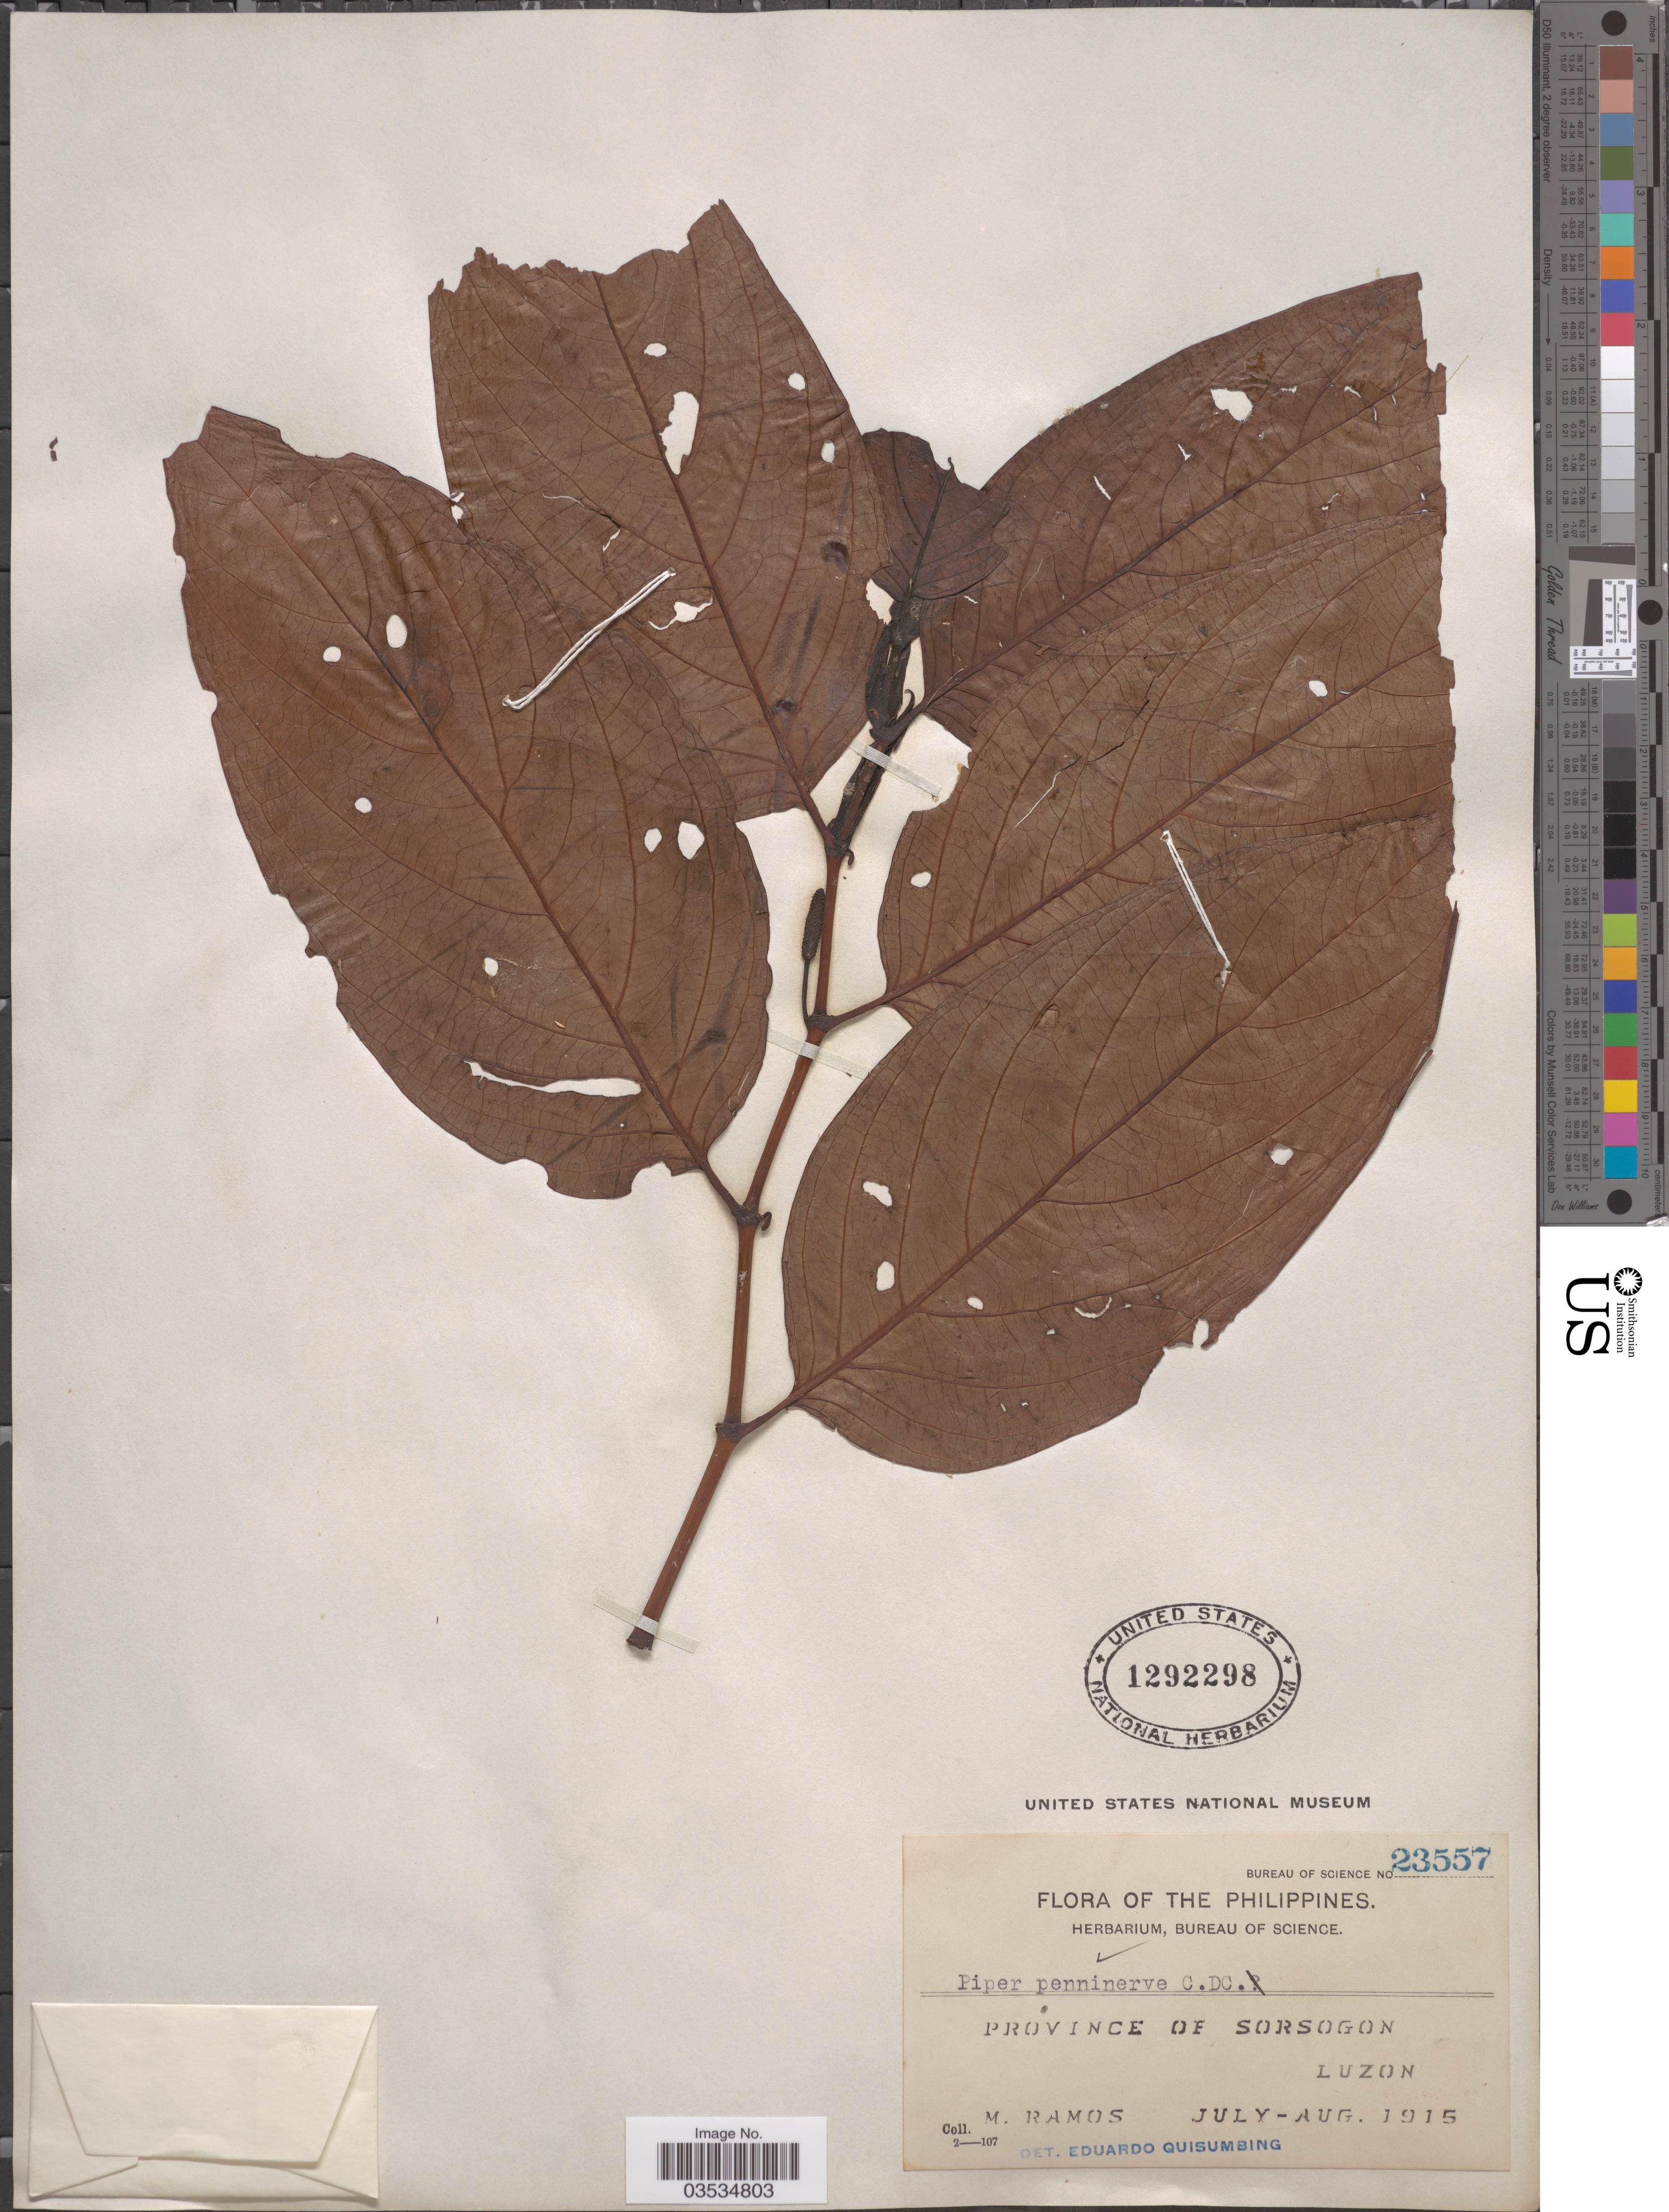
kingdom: Plantae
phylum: Tracheophyta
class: Magnoliopsida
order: Piperales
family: Piperaceae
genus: Piper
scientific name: Piper penninerve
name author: C. DC.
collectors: M. Ramos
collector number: Bureau of Science 23557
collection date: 1915-07/1915-08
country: Philippines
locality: Province of Sorsogon. Luzon.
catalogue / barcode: US 1292298